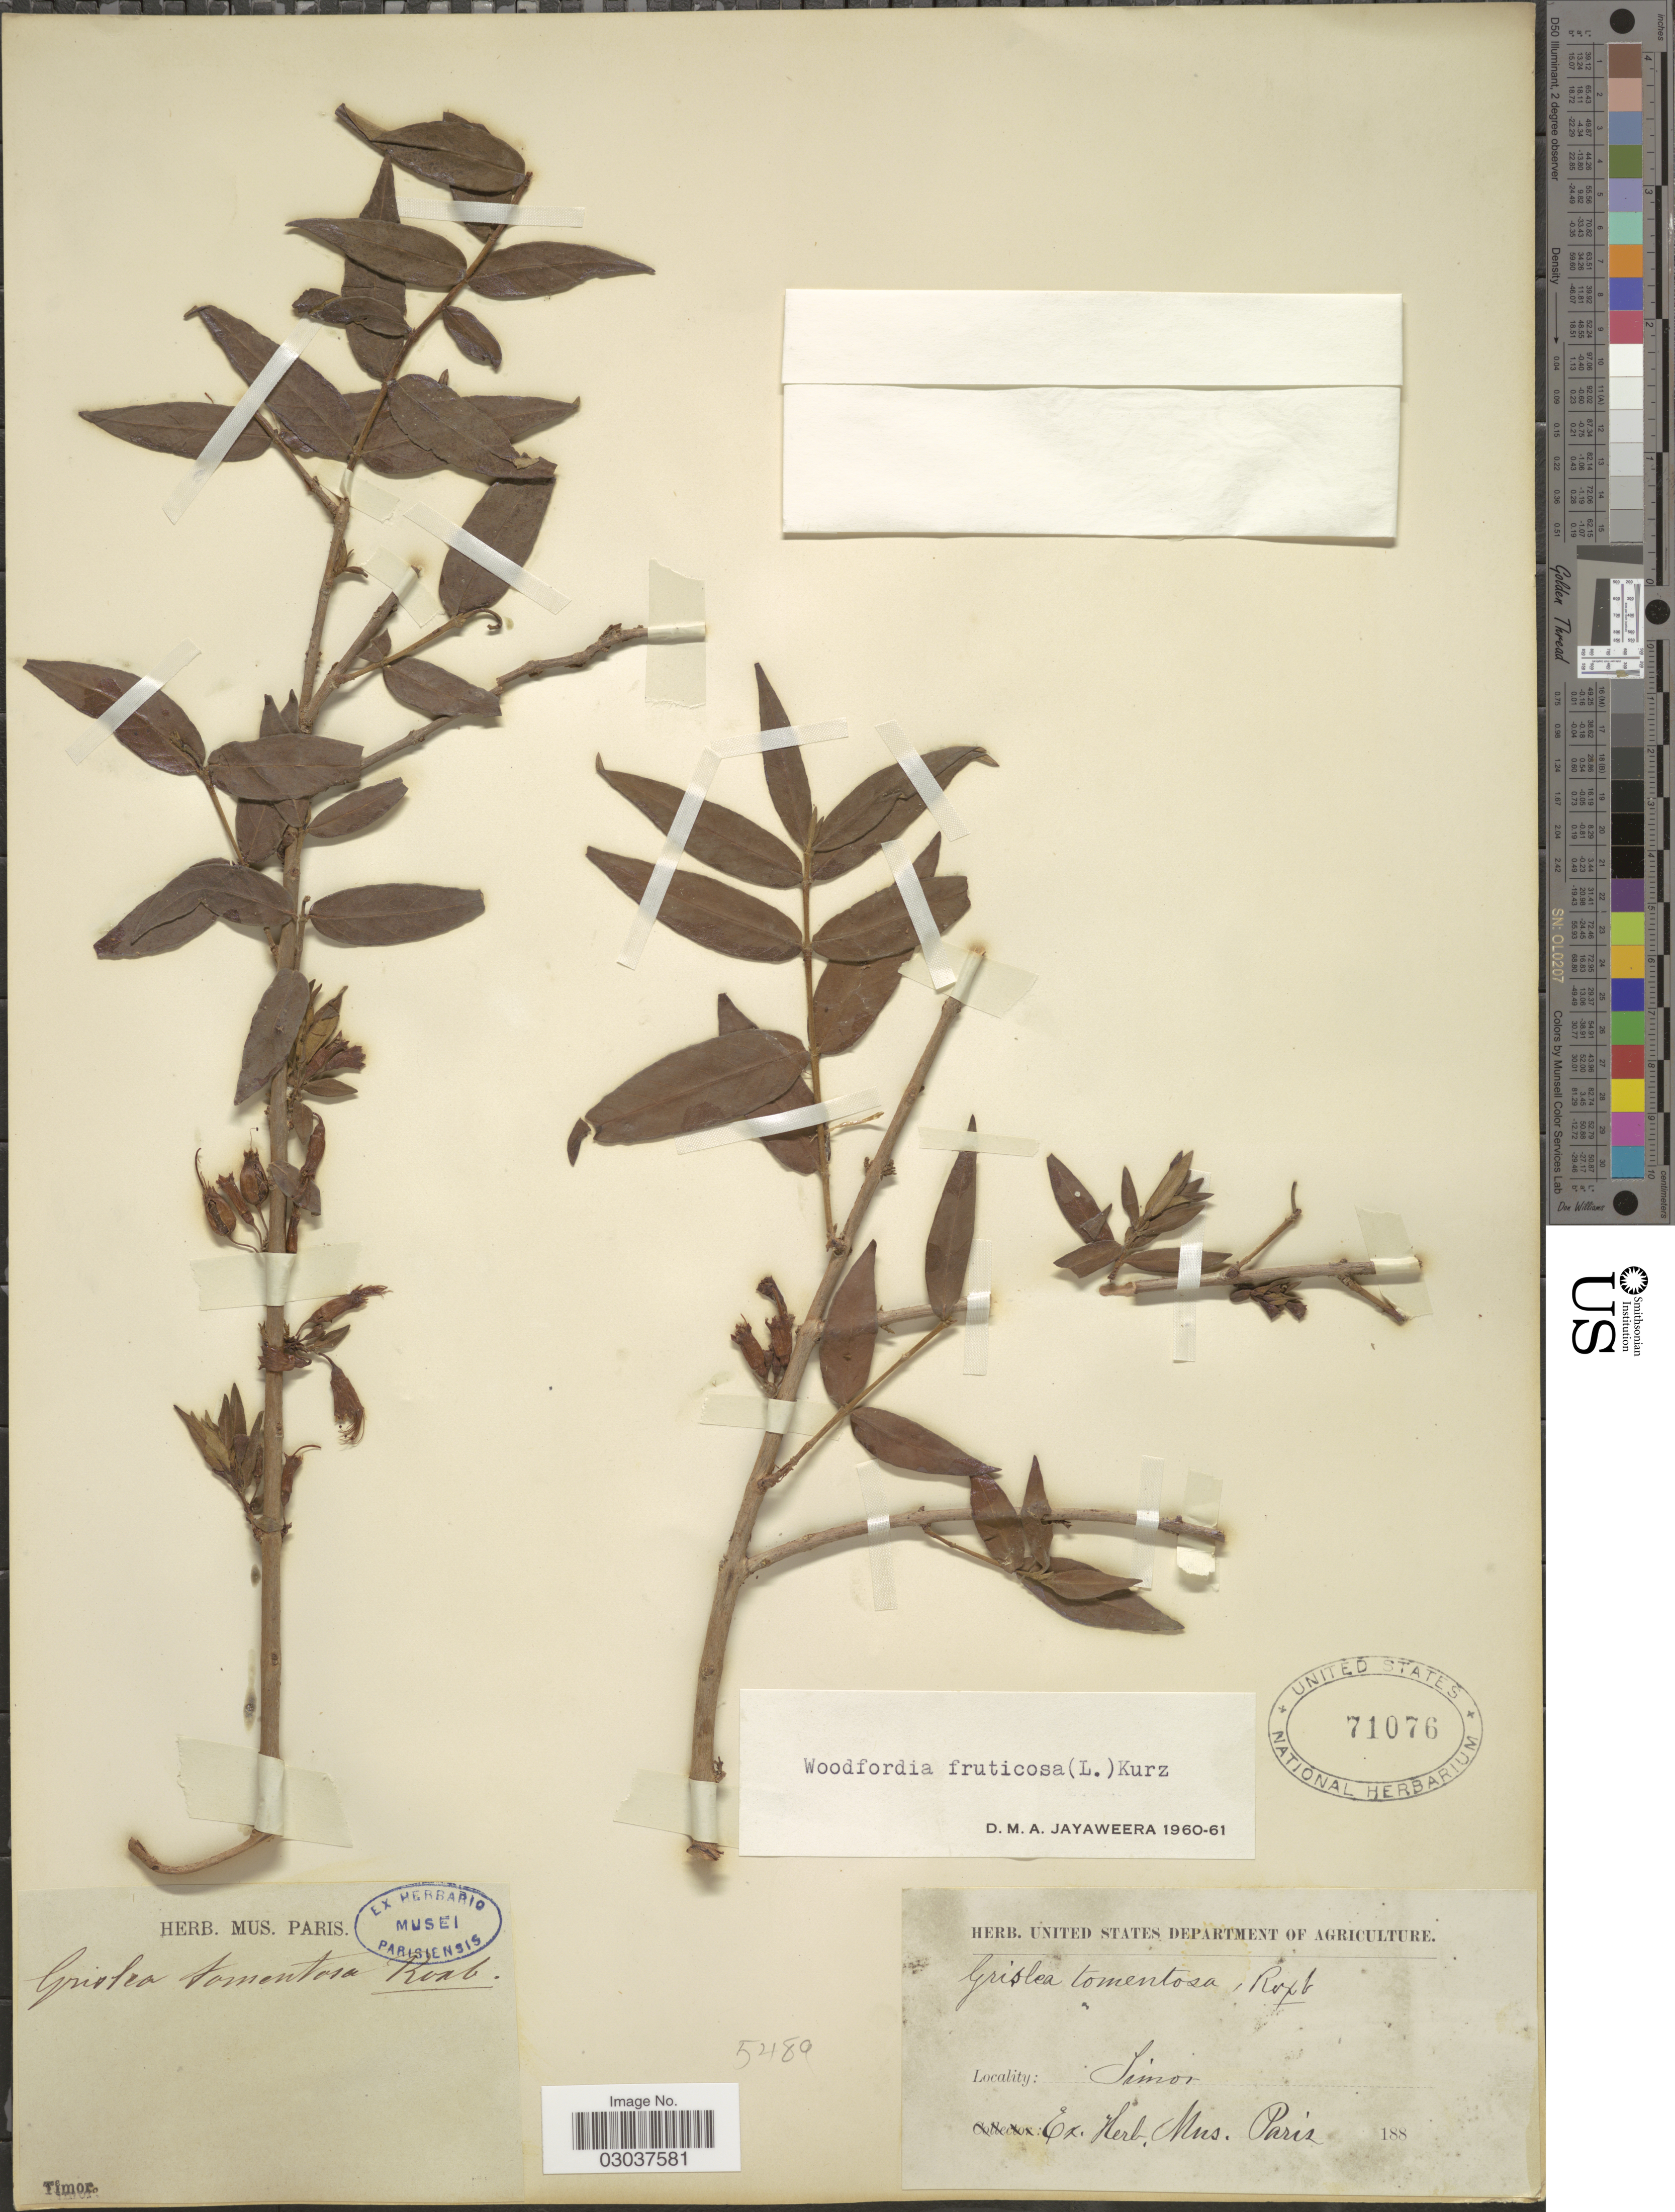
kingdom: Plantae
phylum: Tracheophyta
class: Magnoliopsida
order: Myrtales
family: Lythraceae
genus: Woodfordia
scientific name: Woodfordia fruticosa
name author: (L.) Kurz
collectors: ex herb. Mus. Paris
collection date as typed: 188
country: Indonesia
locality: Timor.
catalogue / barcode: US 71076